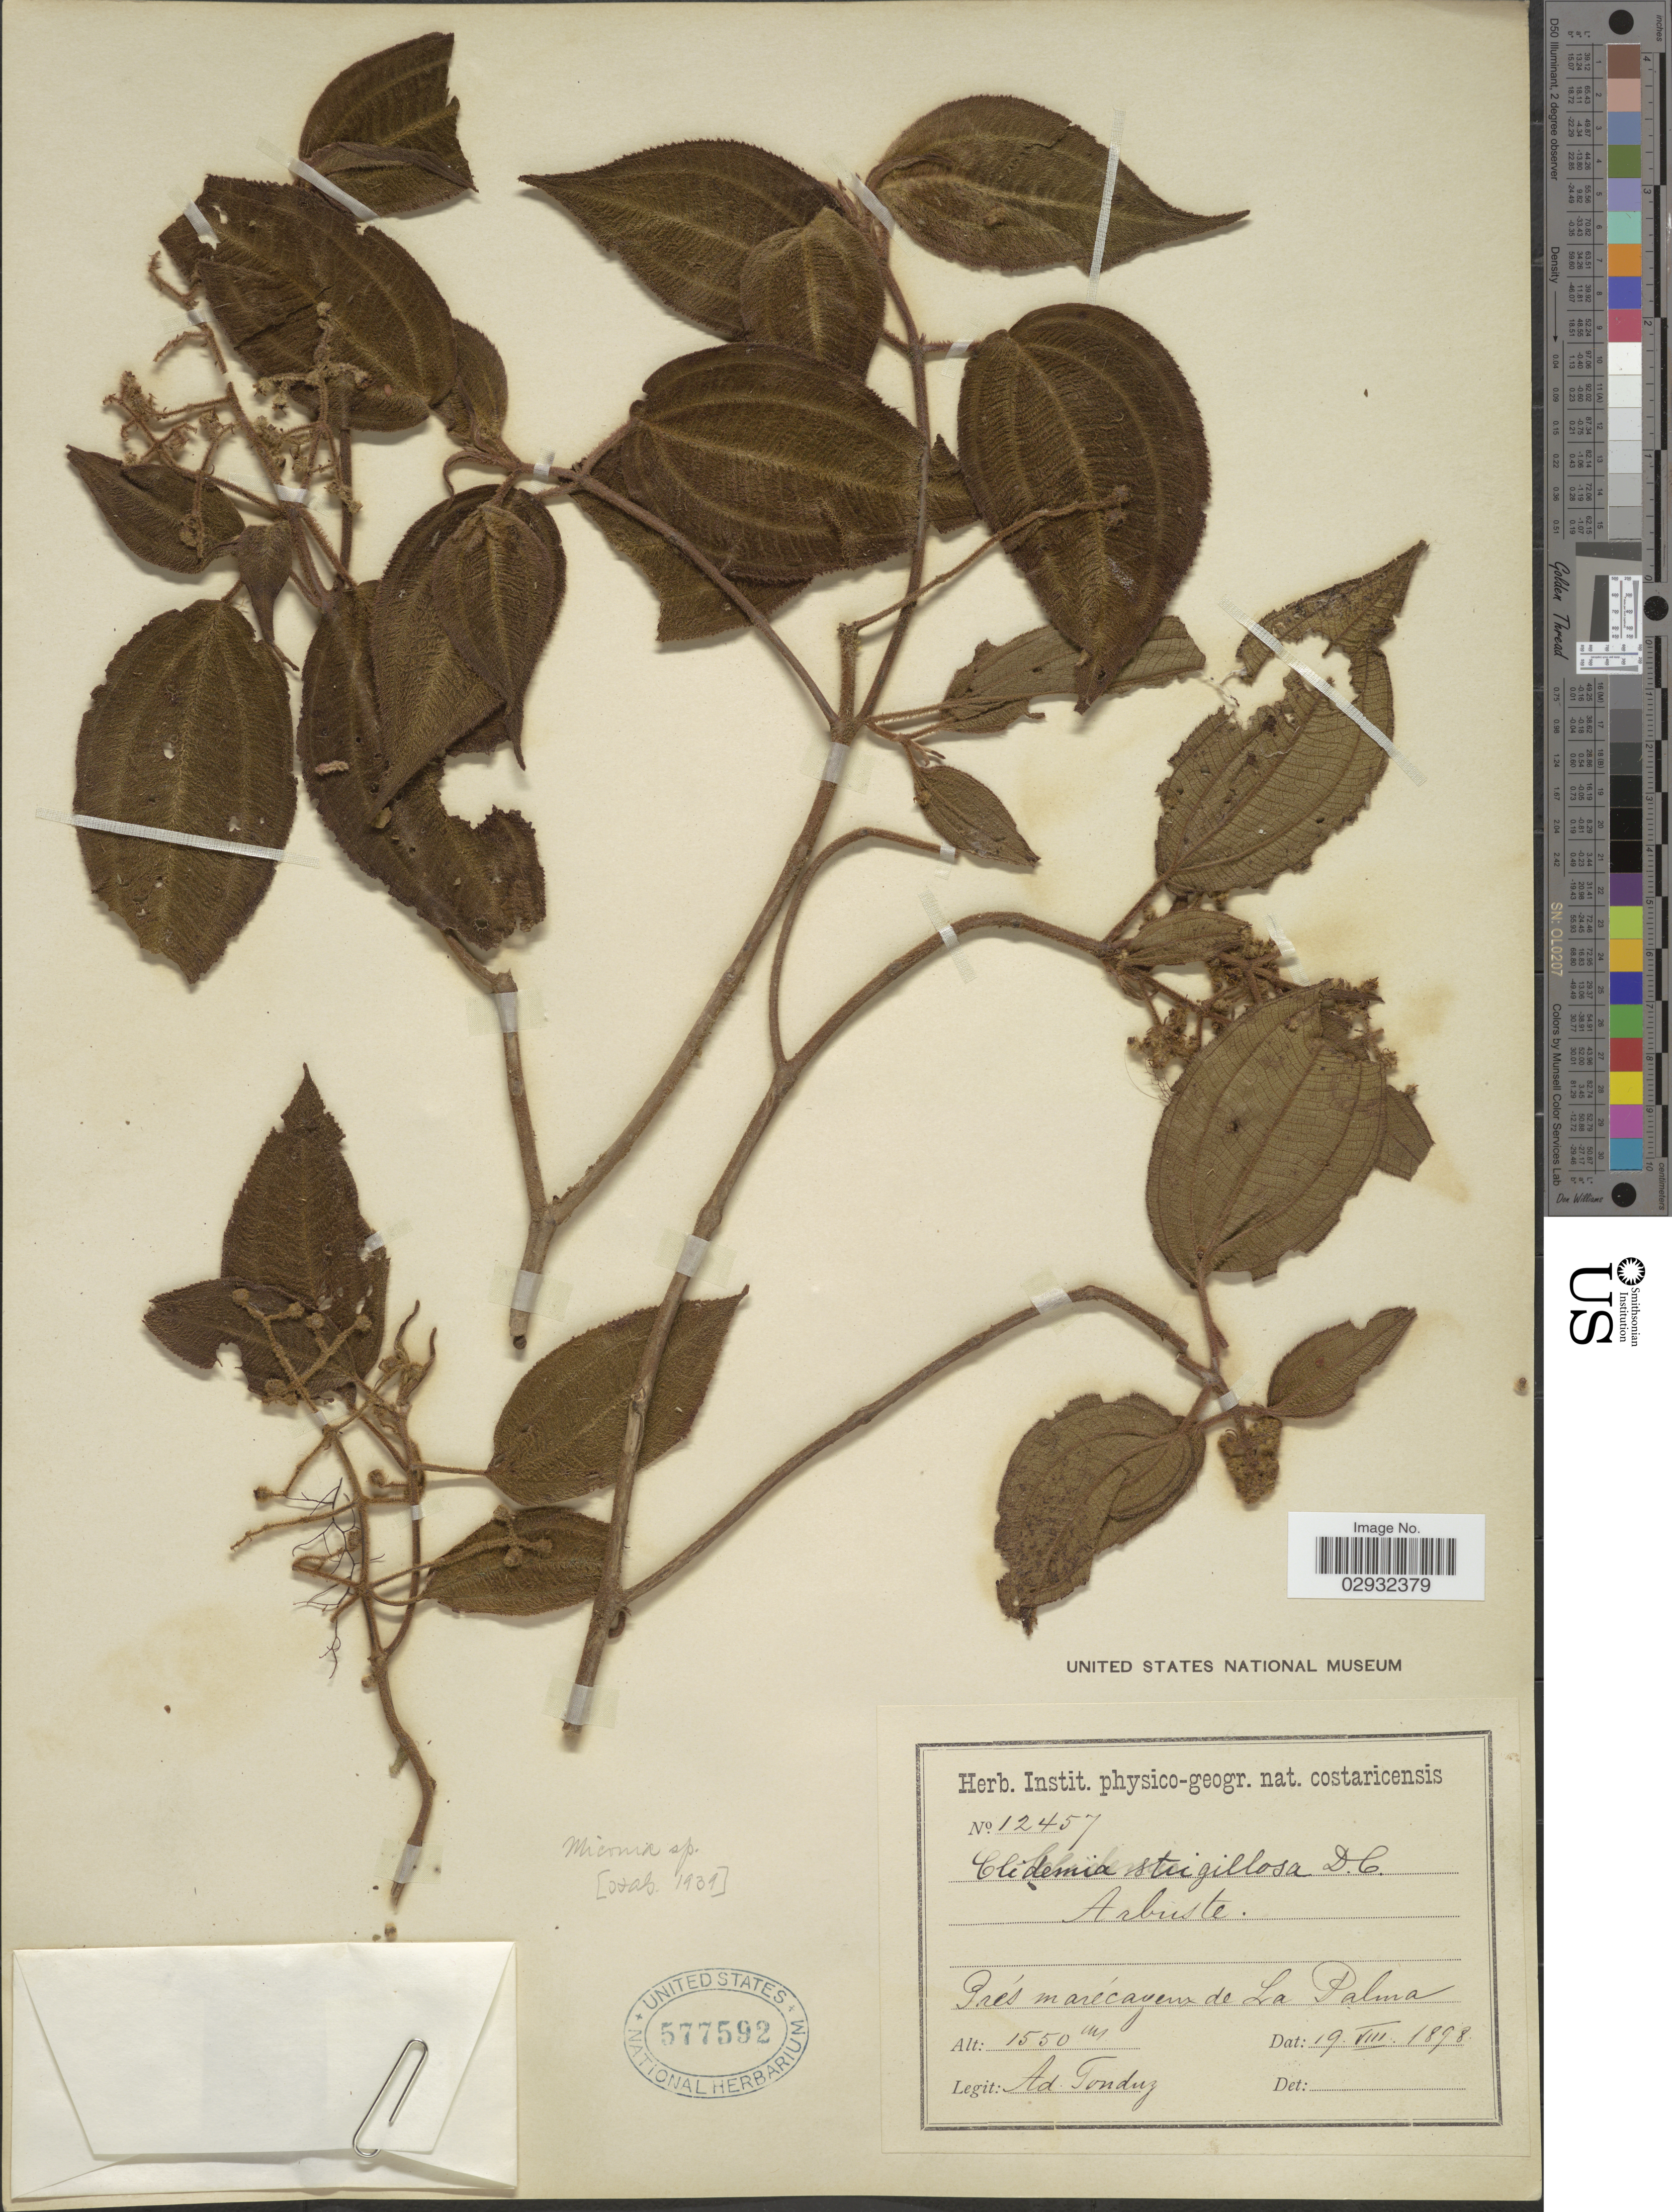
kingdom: Plantae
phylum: Tracheophyta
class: Magnoliopsida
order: Myrtales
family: Melastomataceae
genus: Miconia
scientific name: Miconia costaricensis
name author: Cogn.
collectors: A. Tonduz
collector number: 12457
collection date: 1898-08-19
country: Costa Rica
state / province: Puntarenas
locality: Prés marécageuse de La Palma.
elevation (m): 1550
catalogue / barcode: US 577592